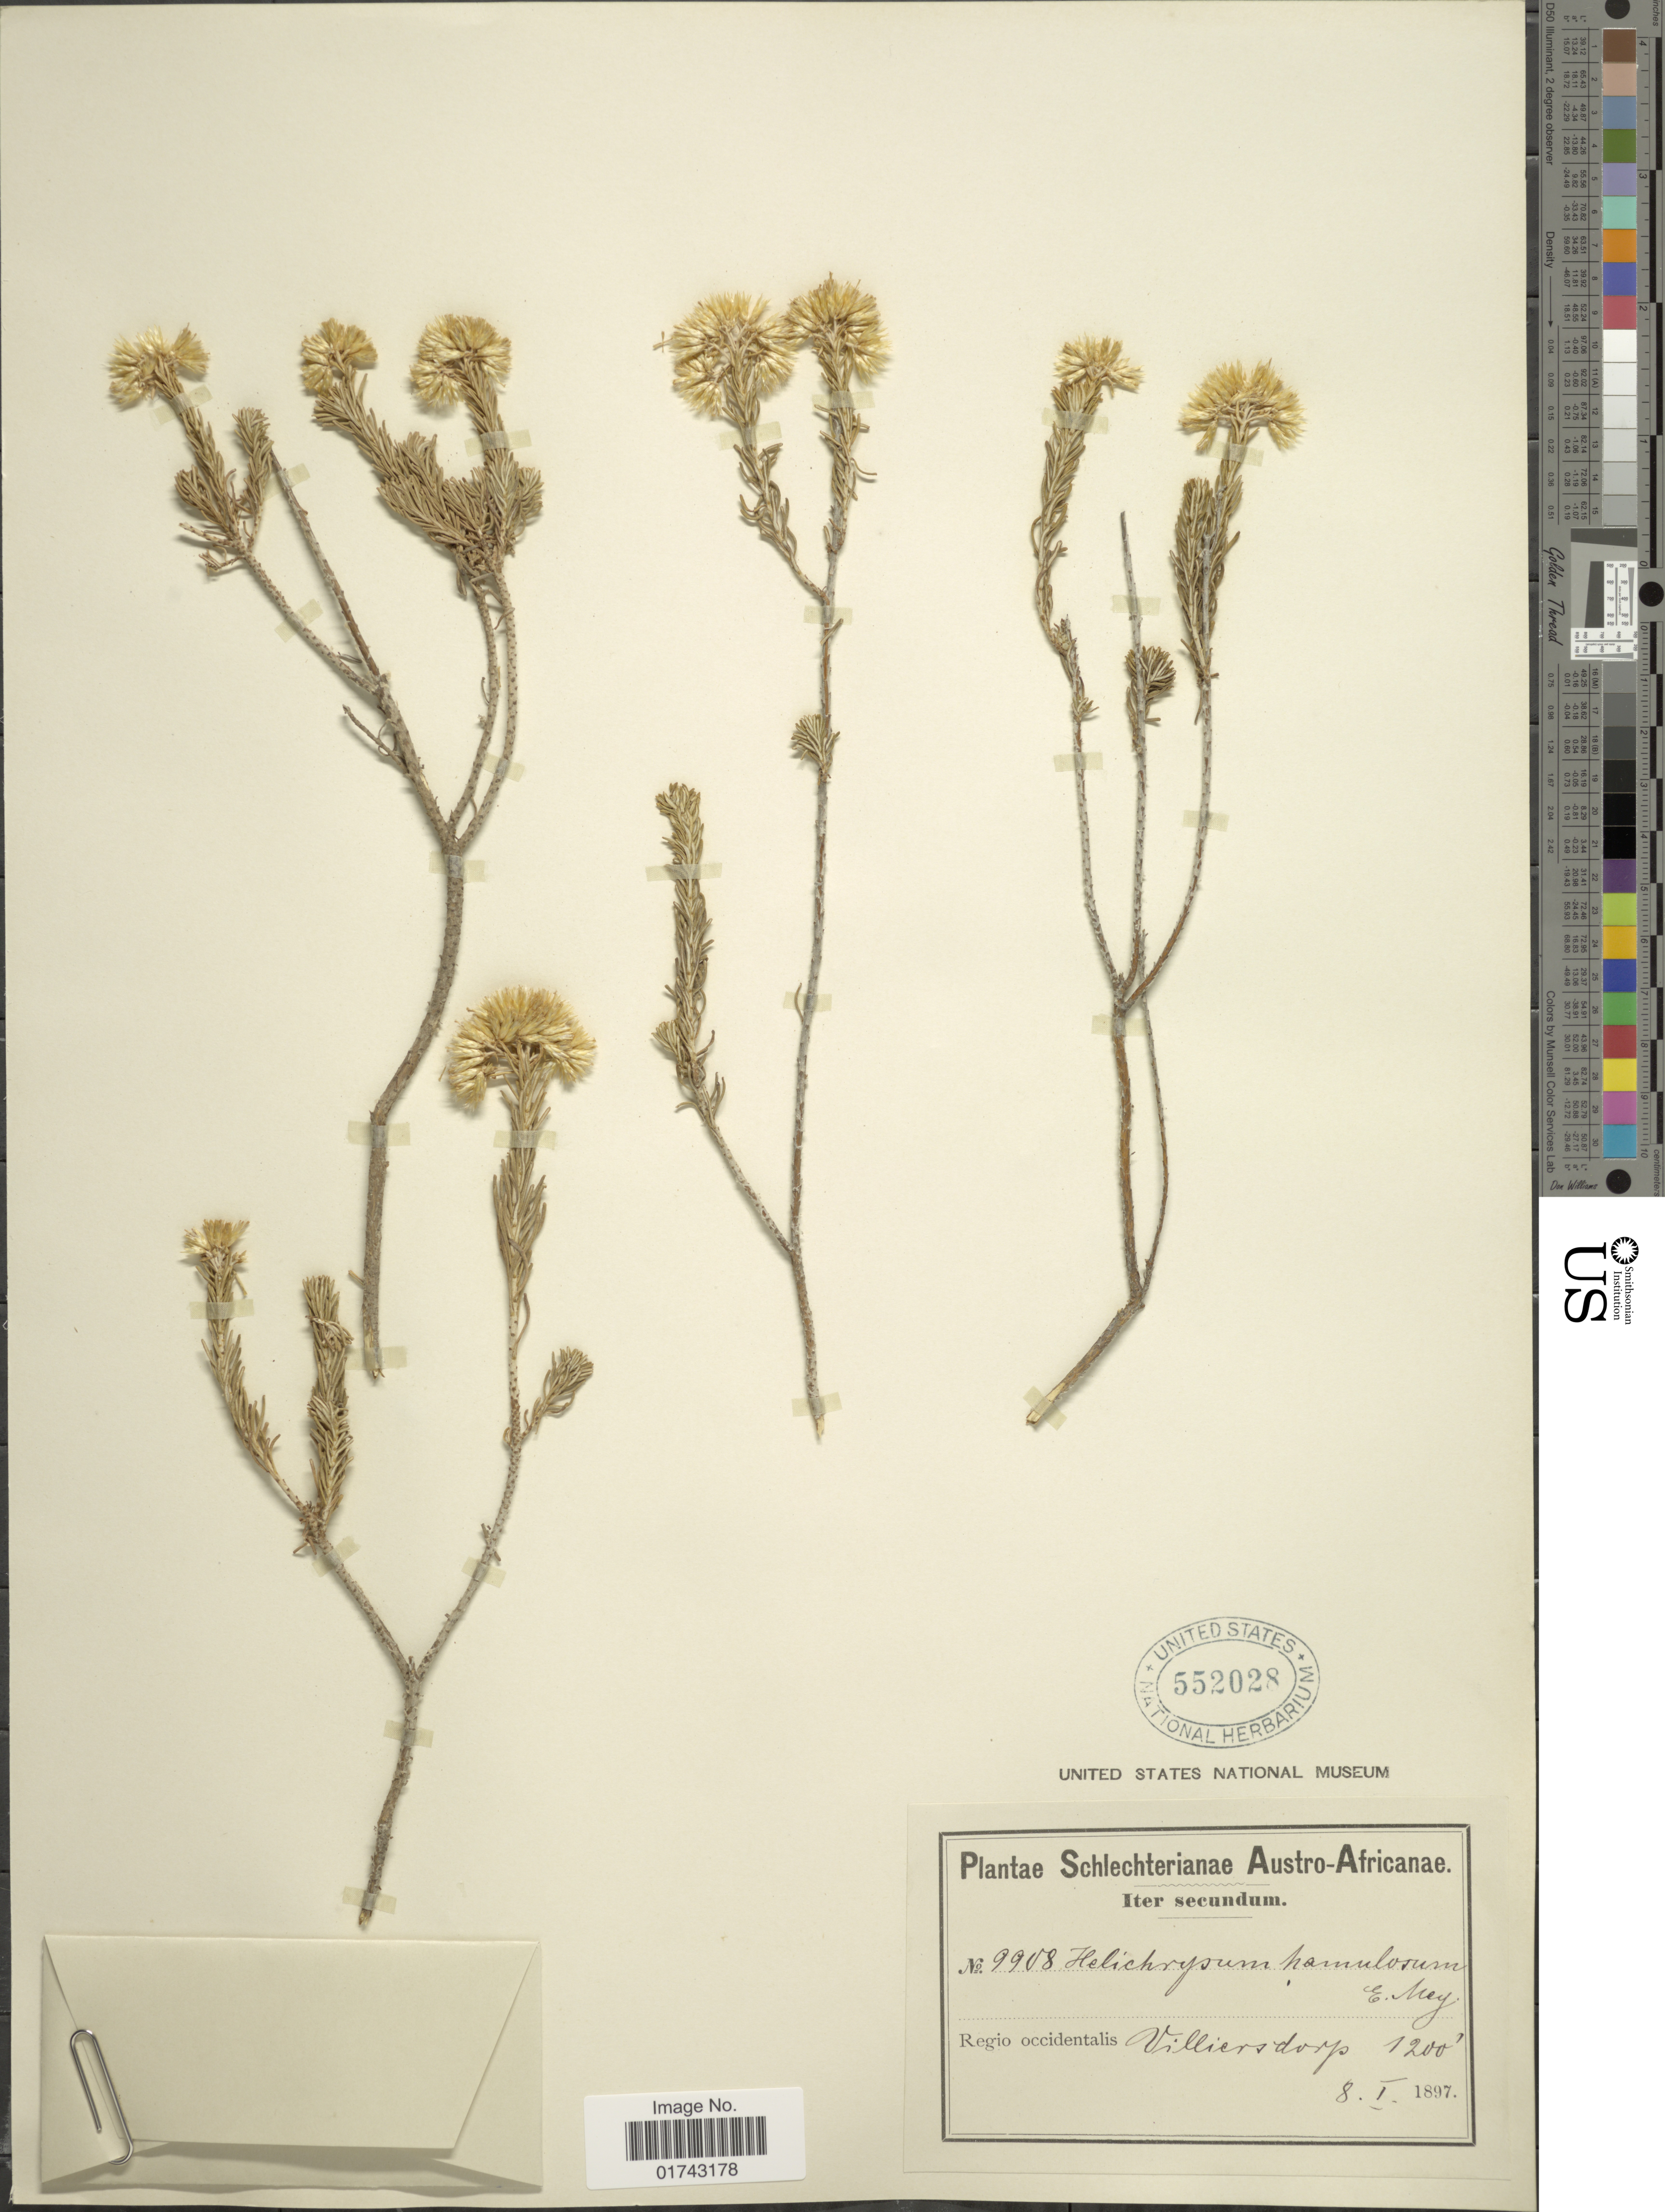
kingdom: Plantae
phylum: Tracheophyta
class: Magnoliopsida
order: Asterales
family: Asteraceae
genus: Helichrysum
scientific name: Helichrysum hamulosum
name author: E. Mey. ex DC.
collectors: Schlechter, --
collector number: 9908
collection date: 1897-01-08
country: South Africa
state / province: Western Cape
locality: Regio occidentalis Villiersdorp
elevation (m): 366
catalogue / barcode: US 552028